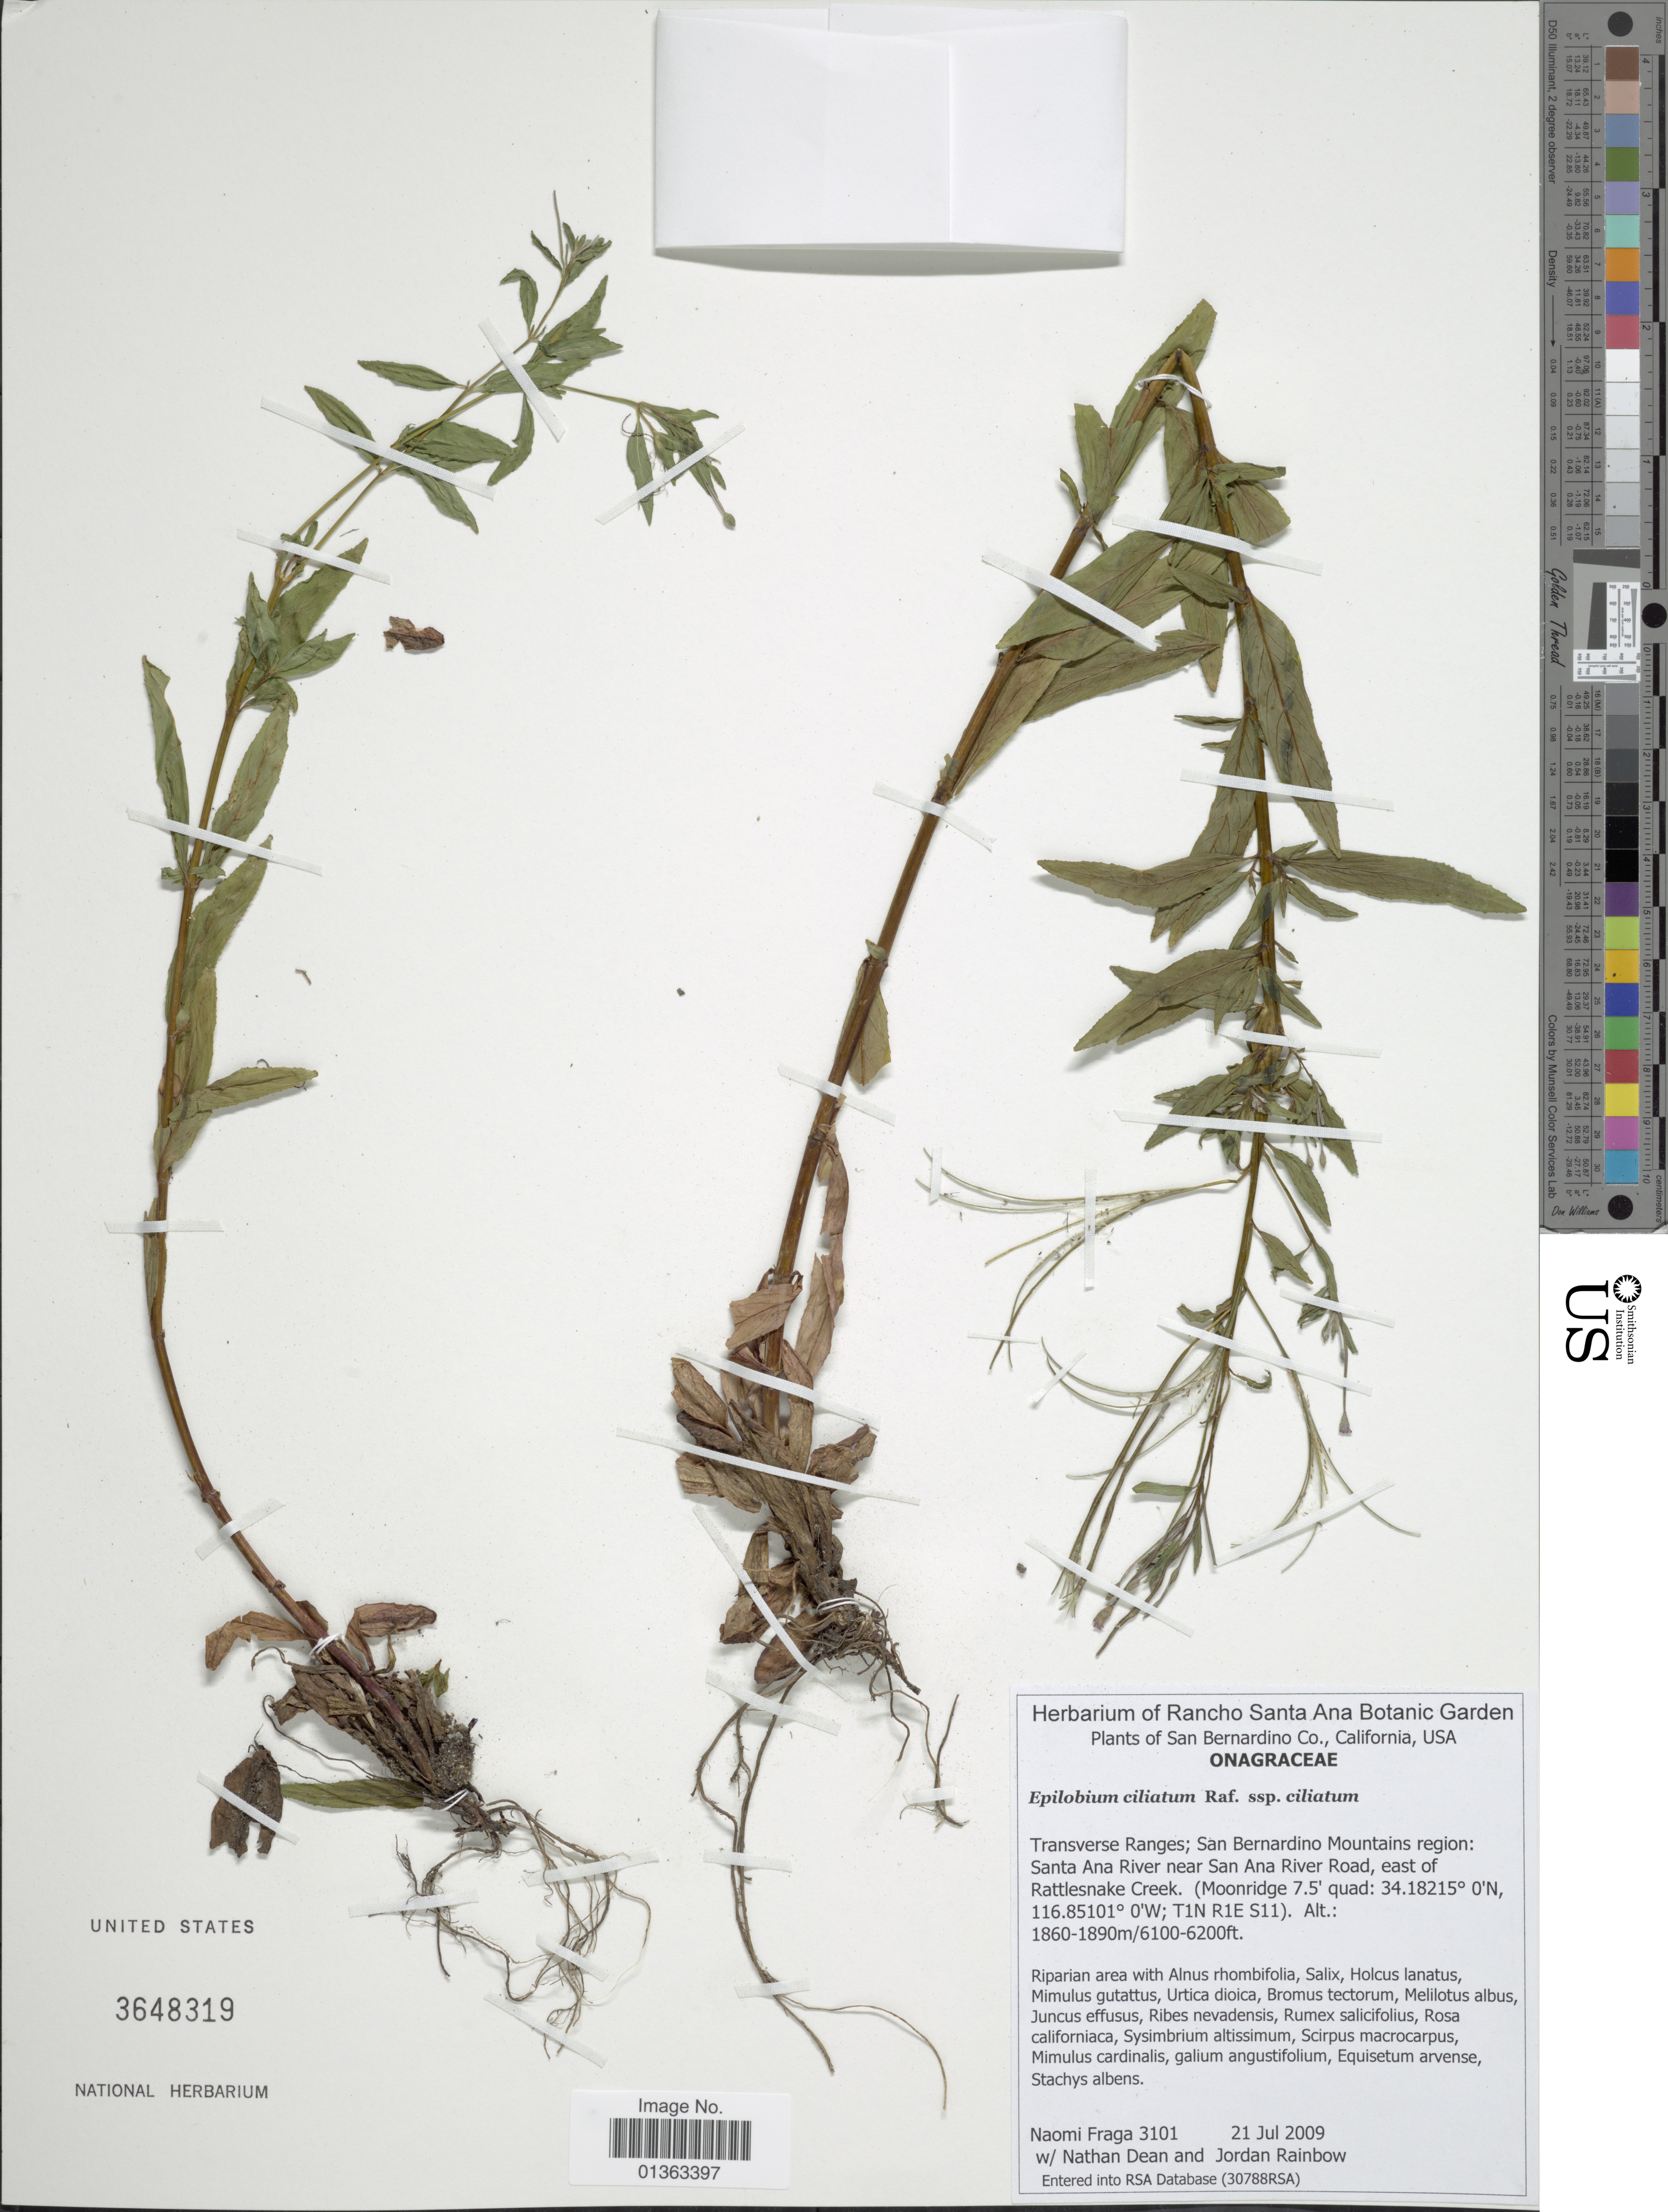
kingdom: Plantae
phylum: Tracheophyta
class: Magnoliopsida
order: Myrtales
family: Onagraceae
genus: Epilobium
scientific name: Epilobium ciliatum subsp. ciliatum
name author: Raf.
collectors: N. Fraga, N. Dean & J. Rainbow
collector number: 3101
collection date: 2009-07-21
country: United States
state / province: California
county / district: San Bernardino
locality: San Bernardino Co. Transverse Ranges; San Bernardino Mountains region: Santa Ana River near San Ana River Road, east of Rattlesnake Creek.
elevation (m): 1859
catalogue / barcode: US 3648319